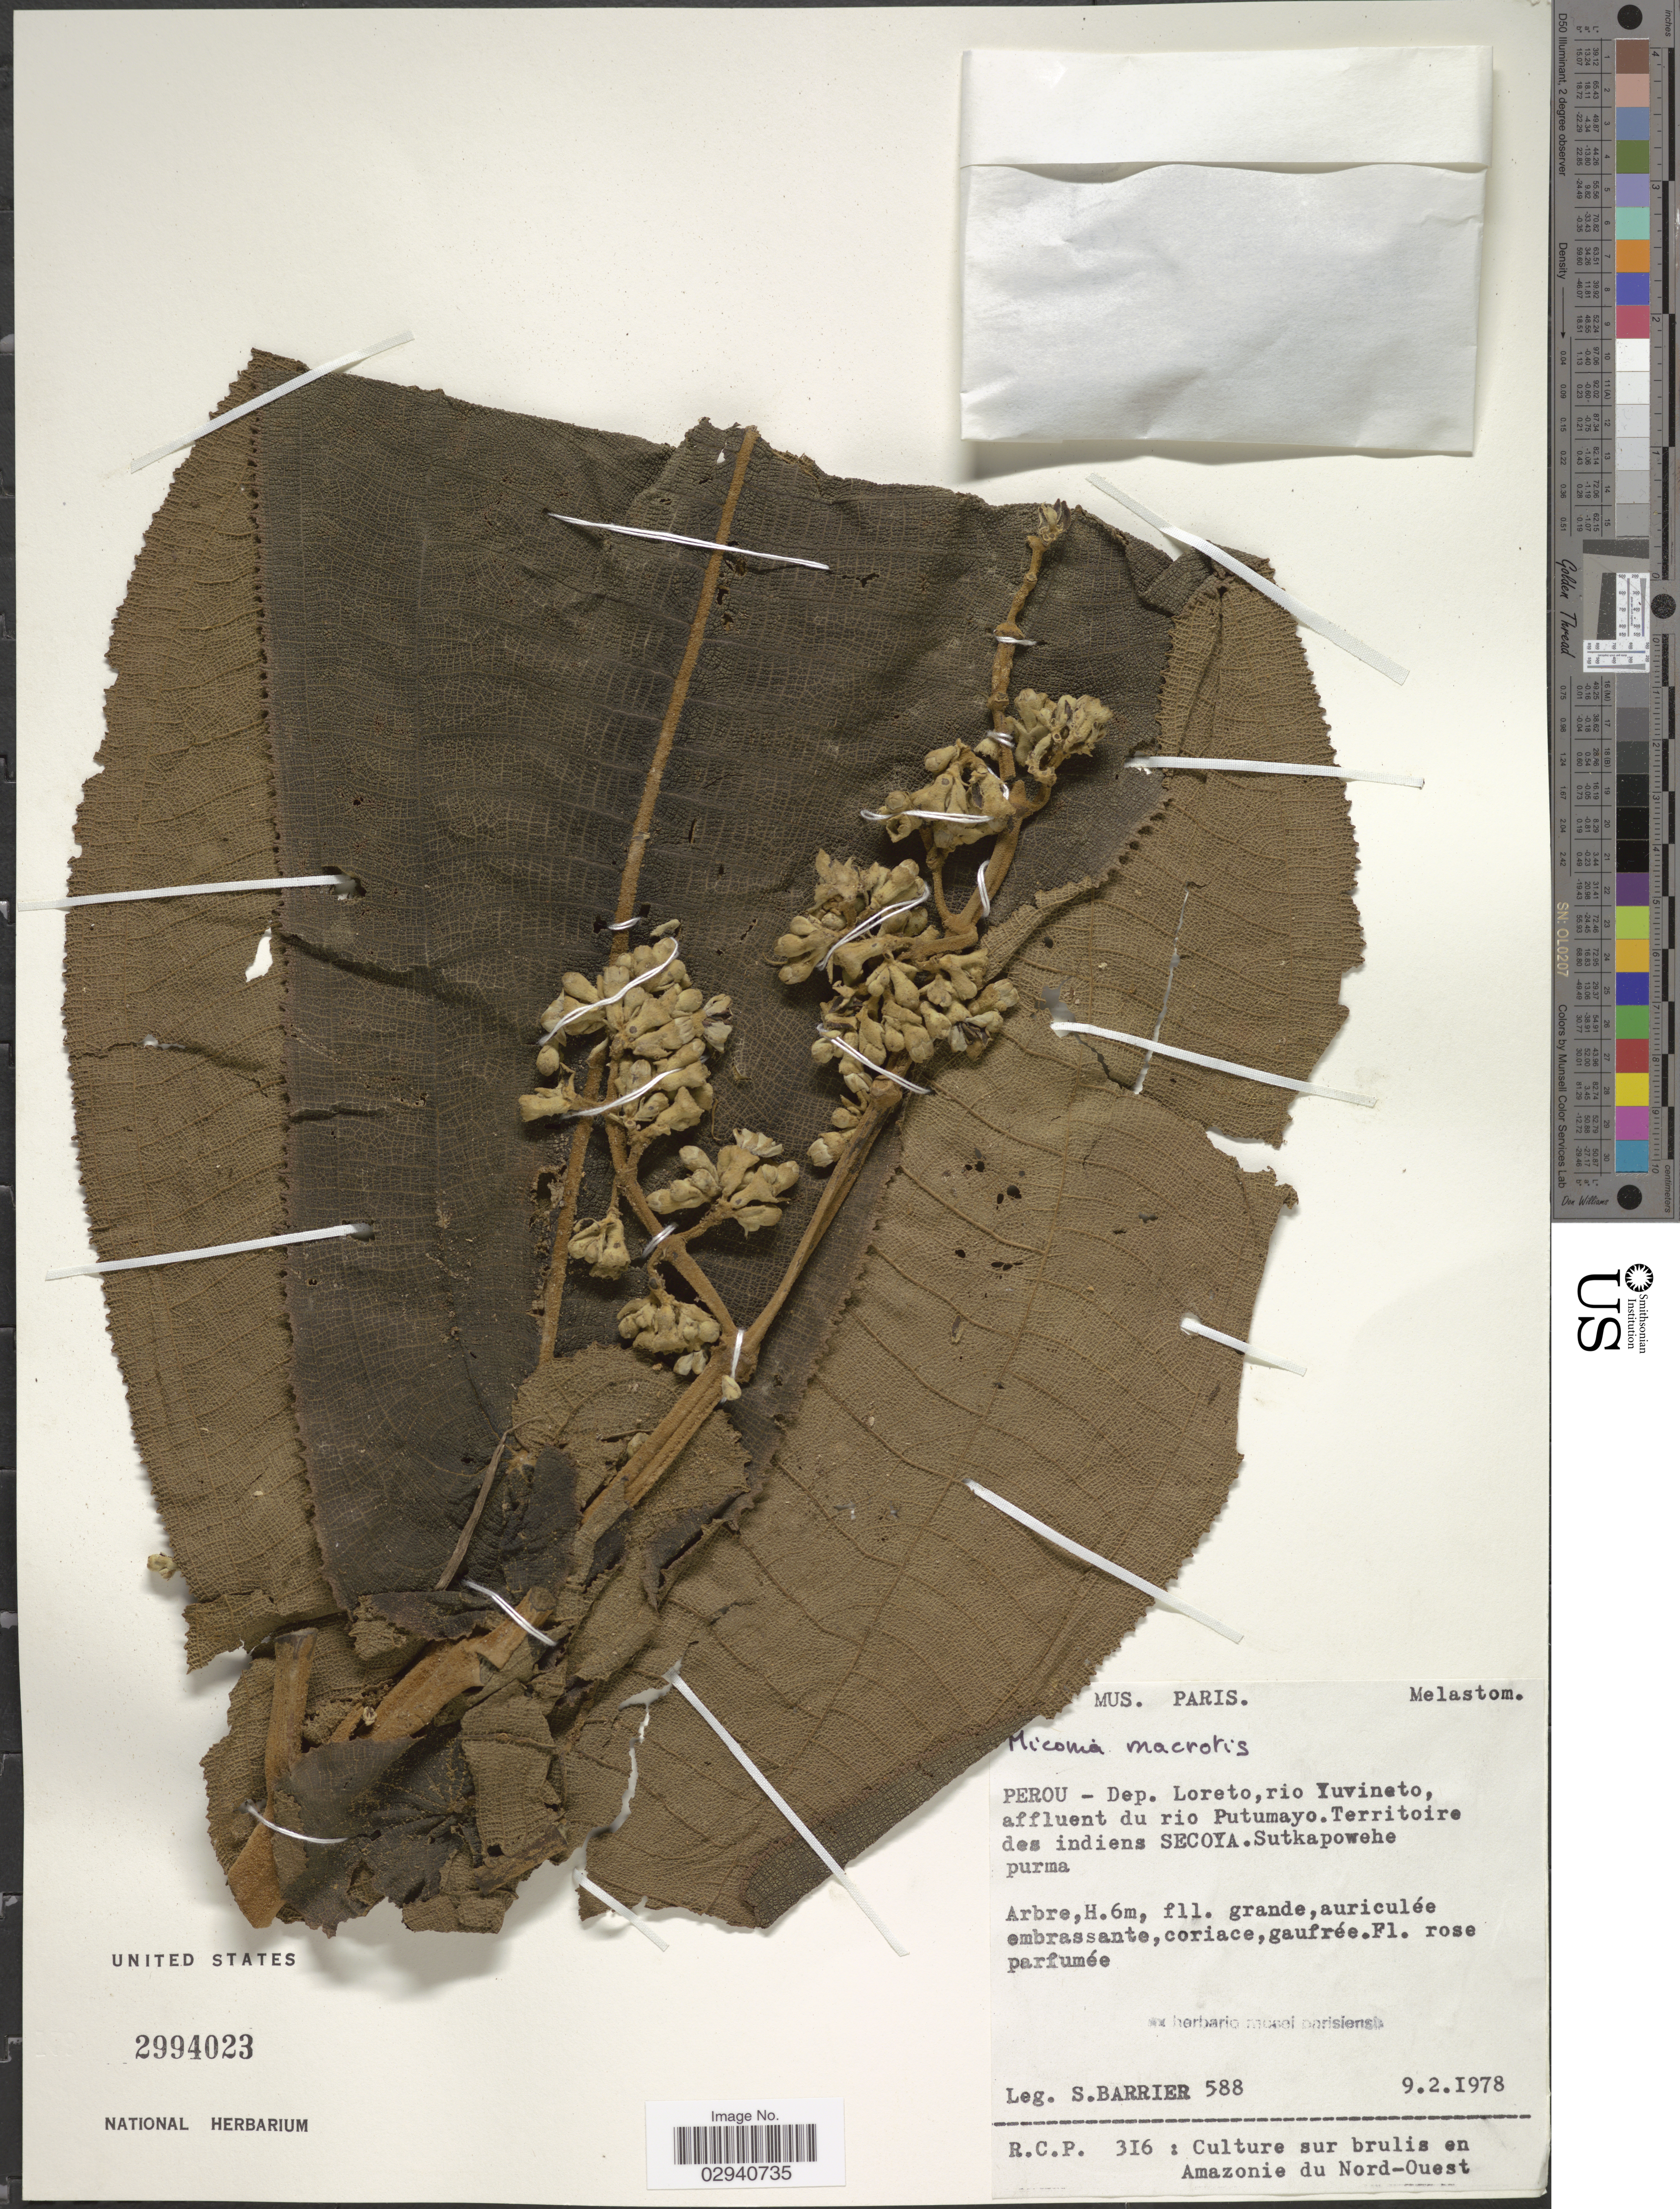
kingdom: Plantae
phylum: Tracheophyta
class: Magnoliopsida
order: Myrtales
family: Melastomataceae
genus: Miconia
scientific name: Miconia macrotis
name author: Cogn.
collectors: S. Barrier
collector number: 588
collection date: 1978-02-09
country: Peru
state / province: Loreto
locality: Dep. Loreto, rio Yuvineto, affluent du rio Putumayo. Territoire des indiens Secoya.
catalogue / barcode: US 2994023